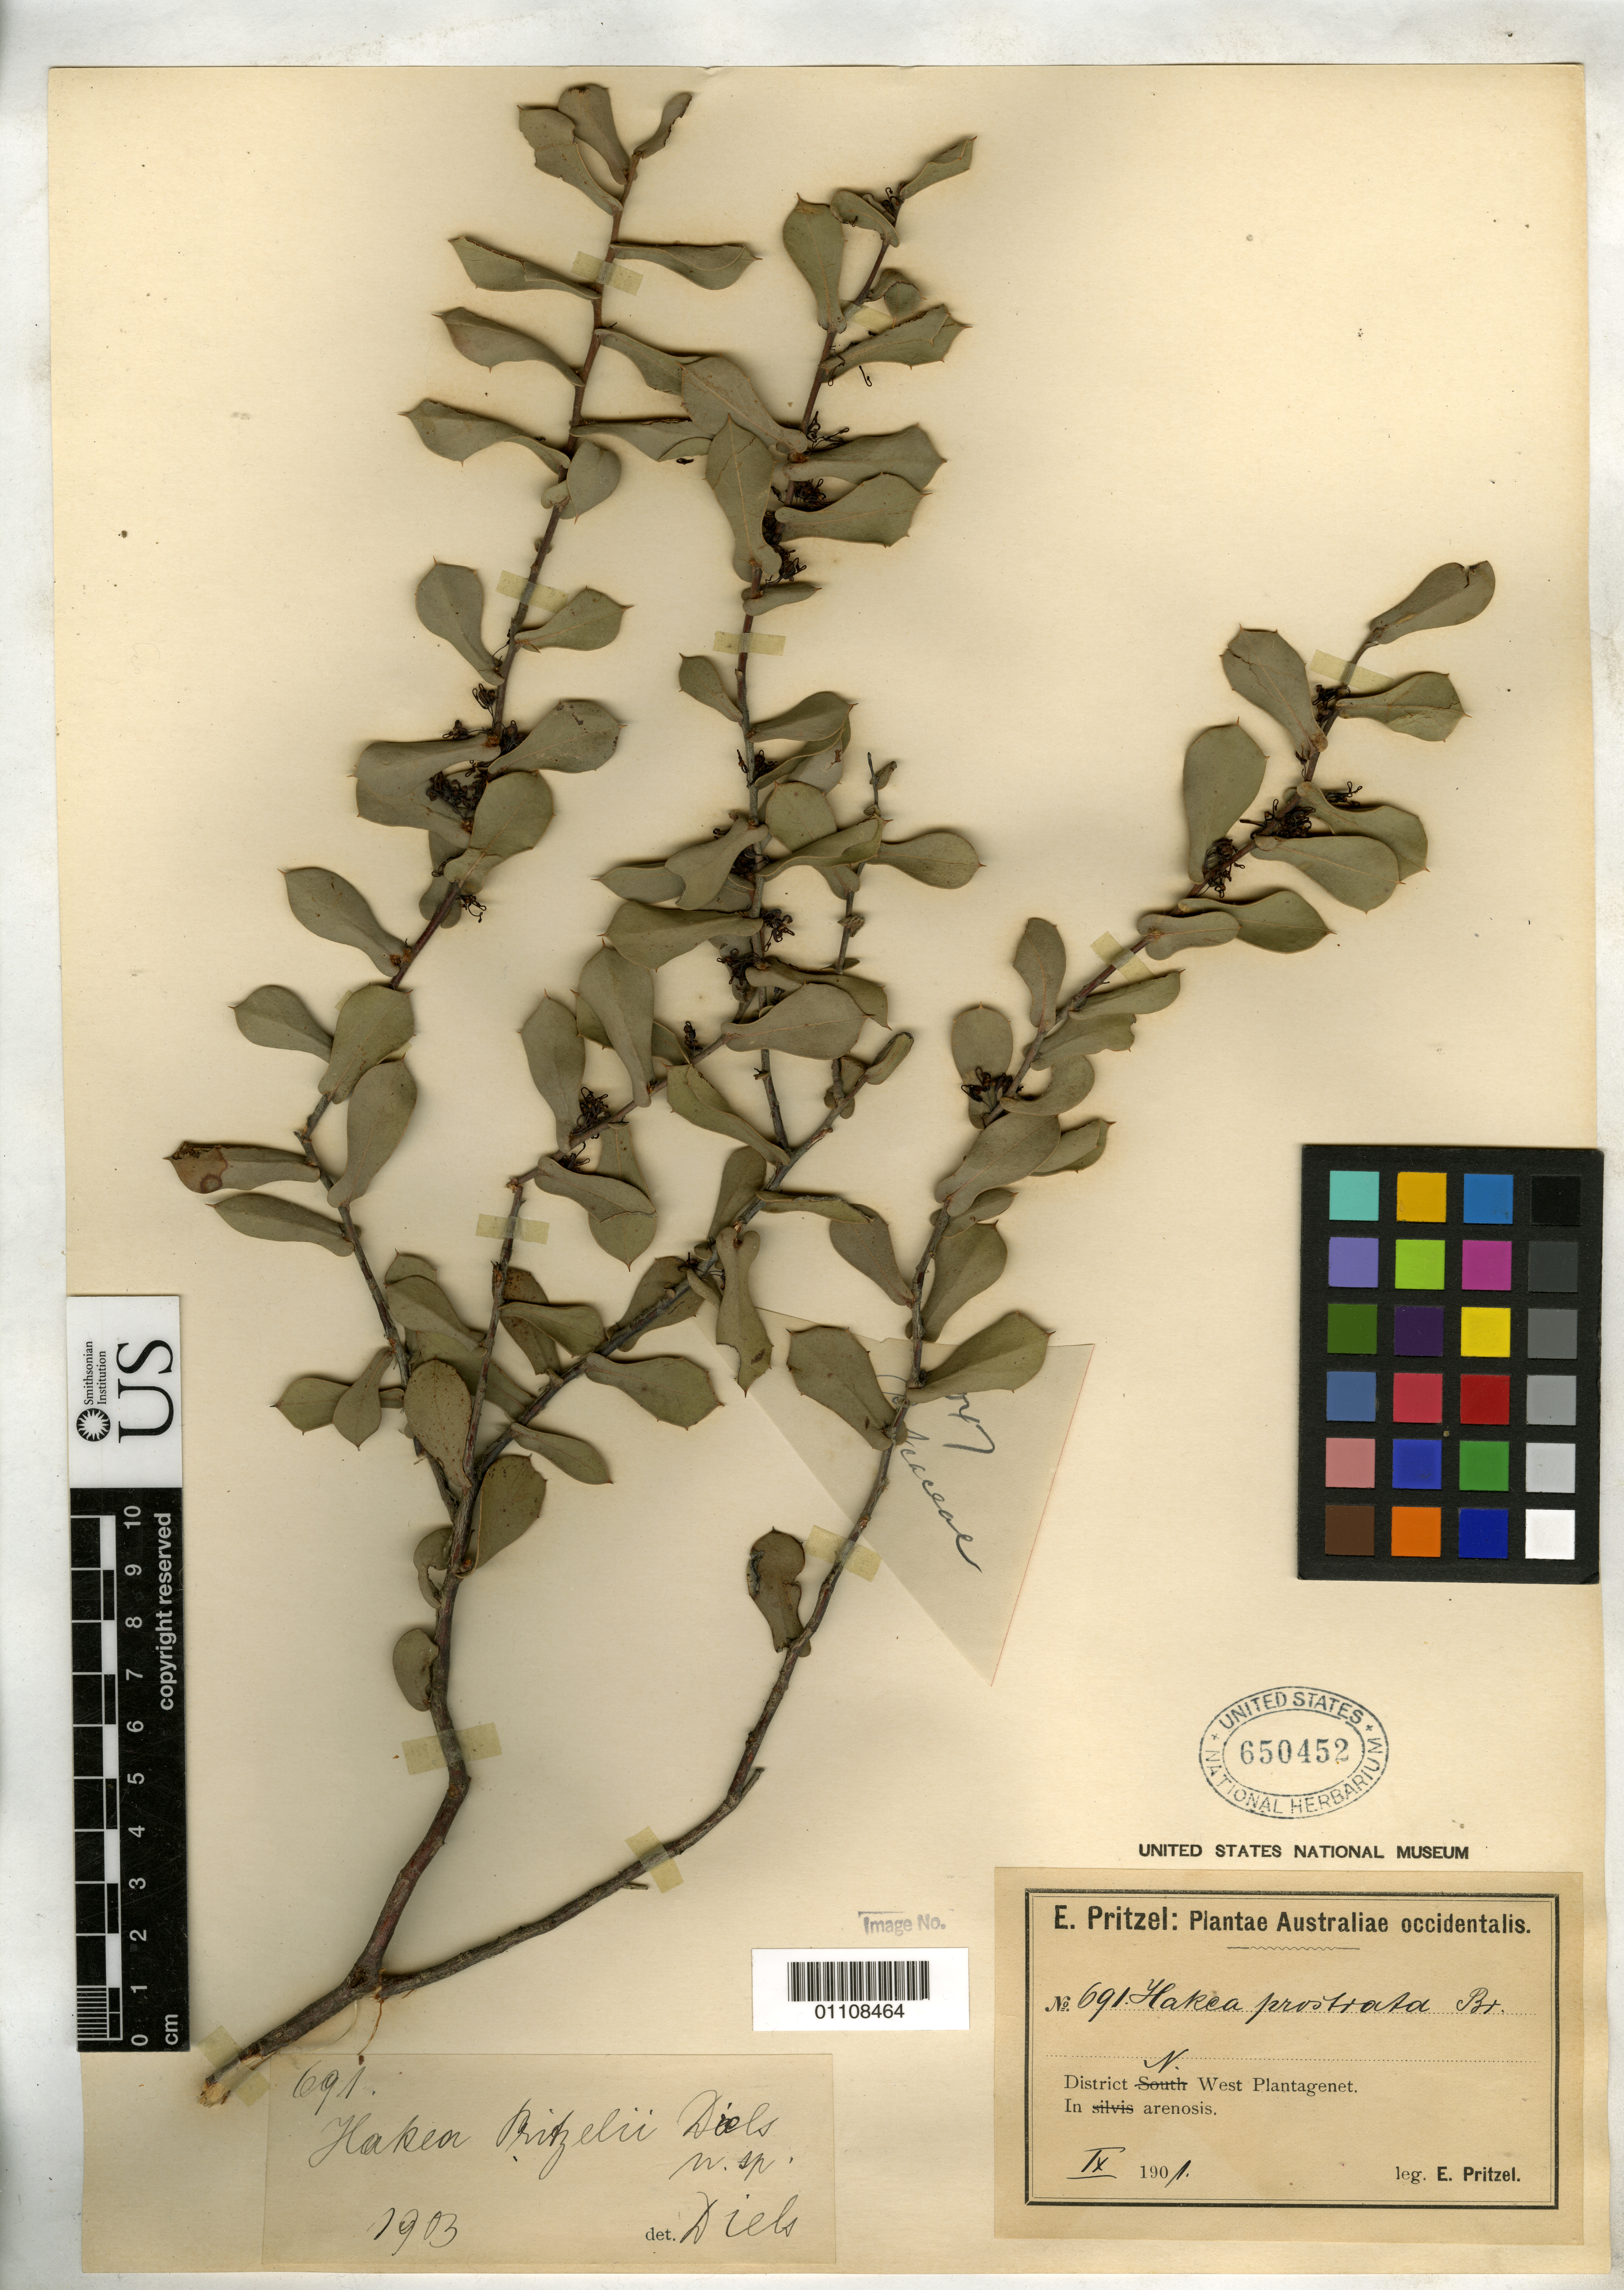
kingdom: Plantae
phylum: Tracheophyta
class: Magnoliopsida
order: Proteales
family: Proteaceae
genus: Hakea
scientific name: Hakea pritzelii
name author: Diels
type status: Syntype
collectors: E. G. Pritzel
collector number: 691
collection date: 1901-09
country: Australia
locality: District N. West Plantagenet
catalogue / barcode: US 650452